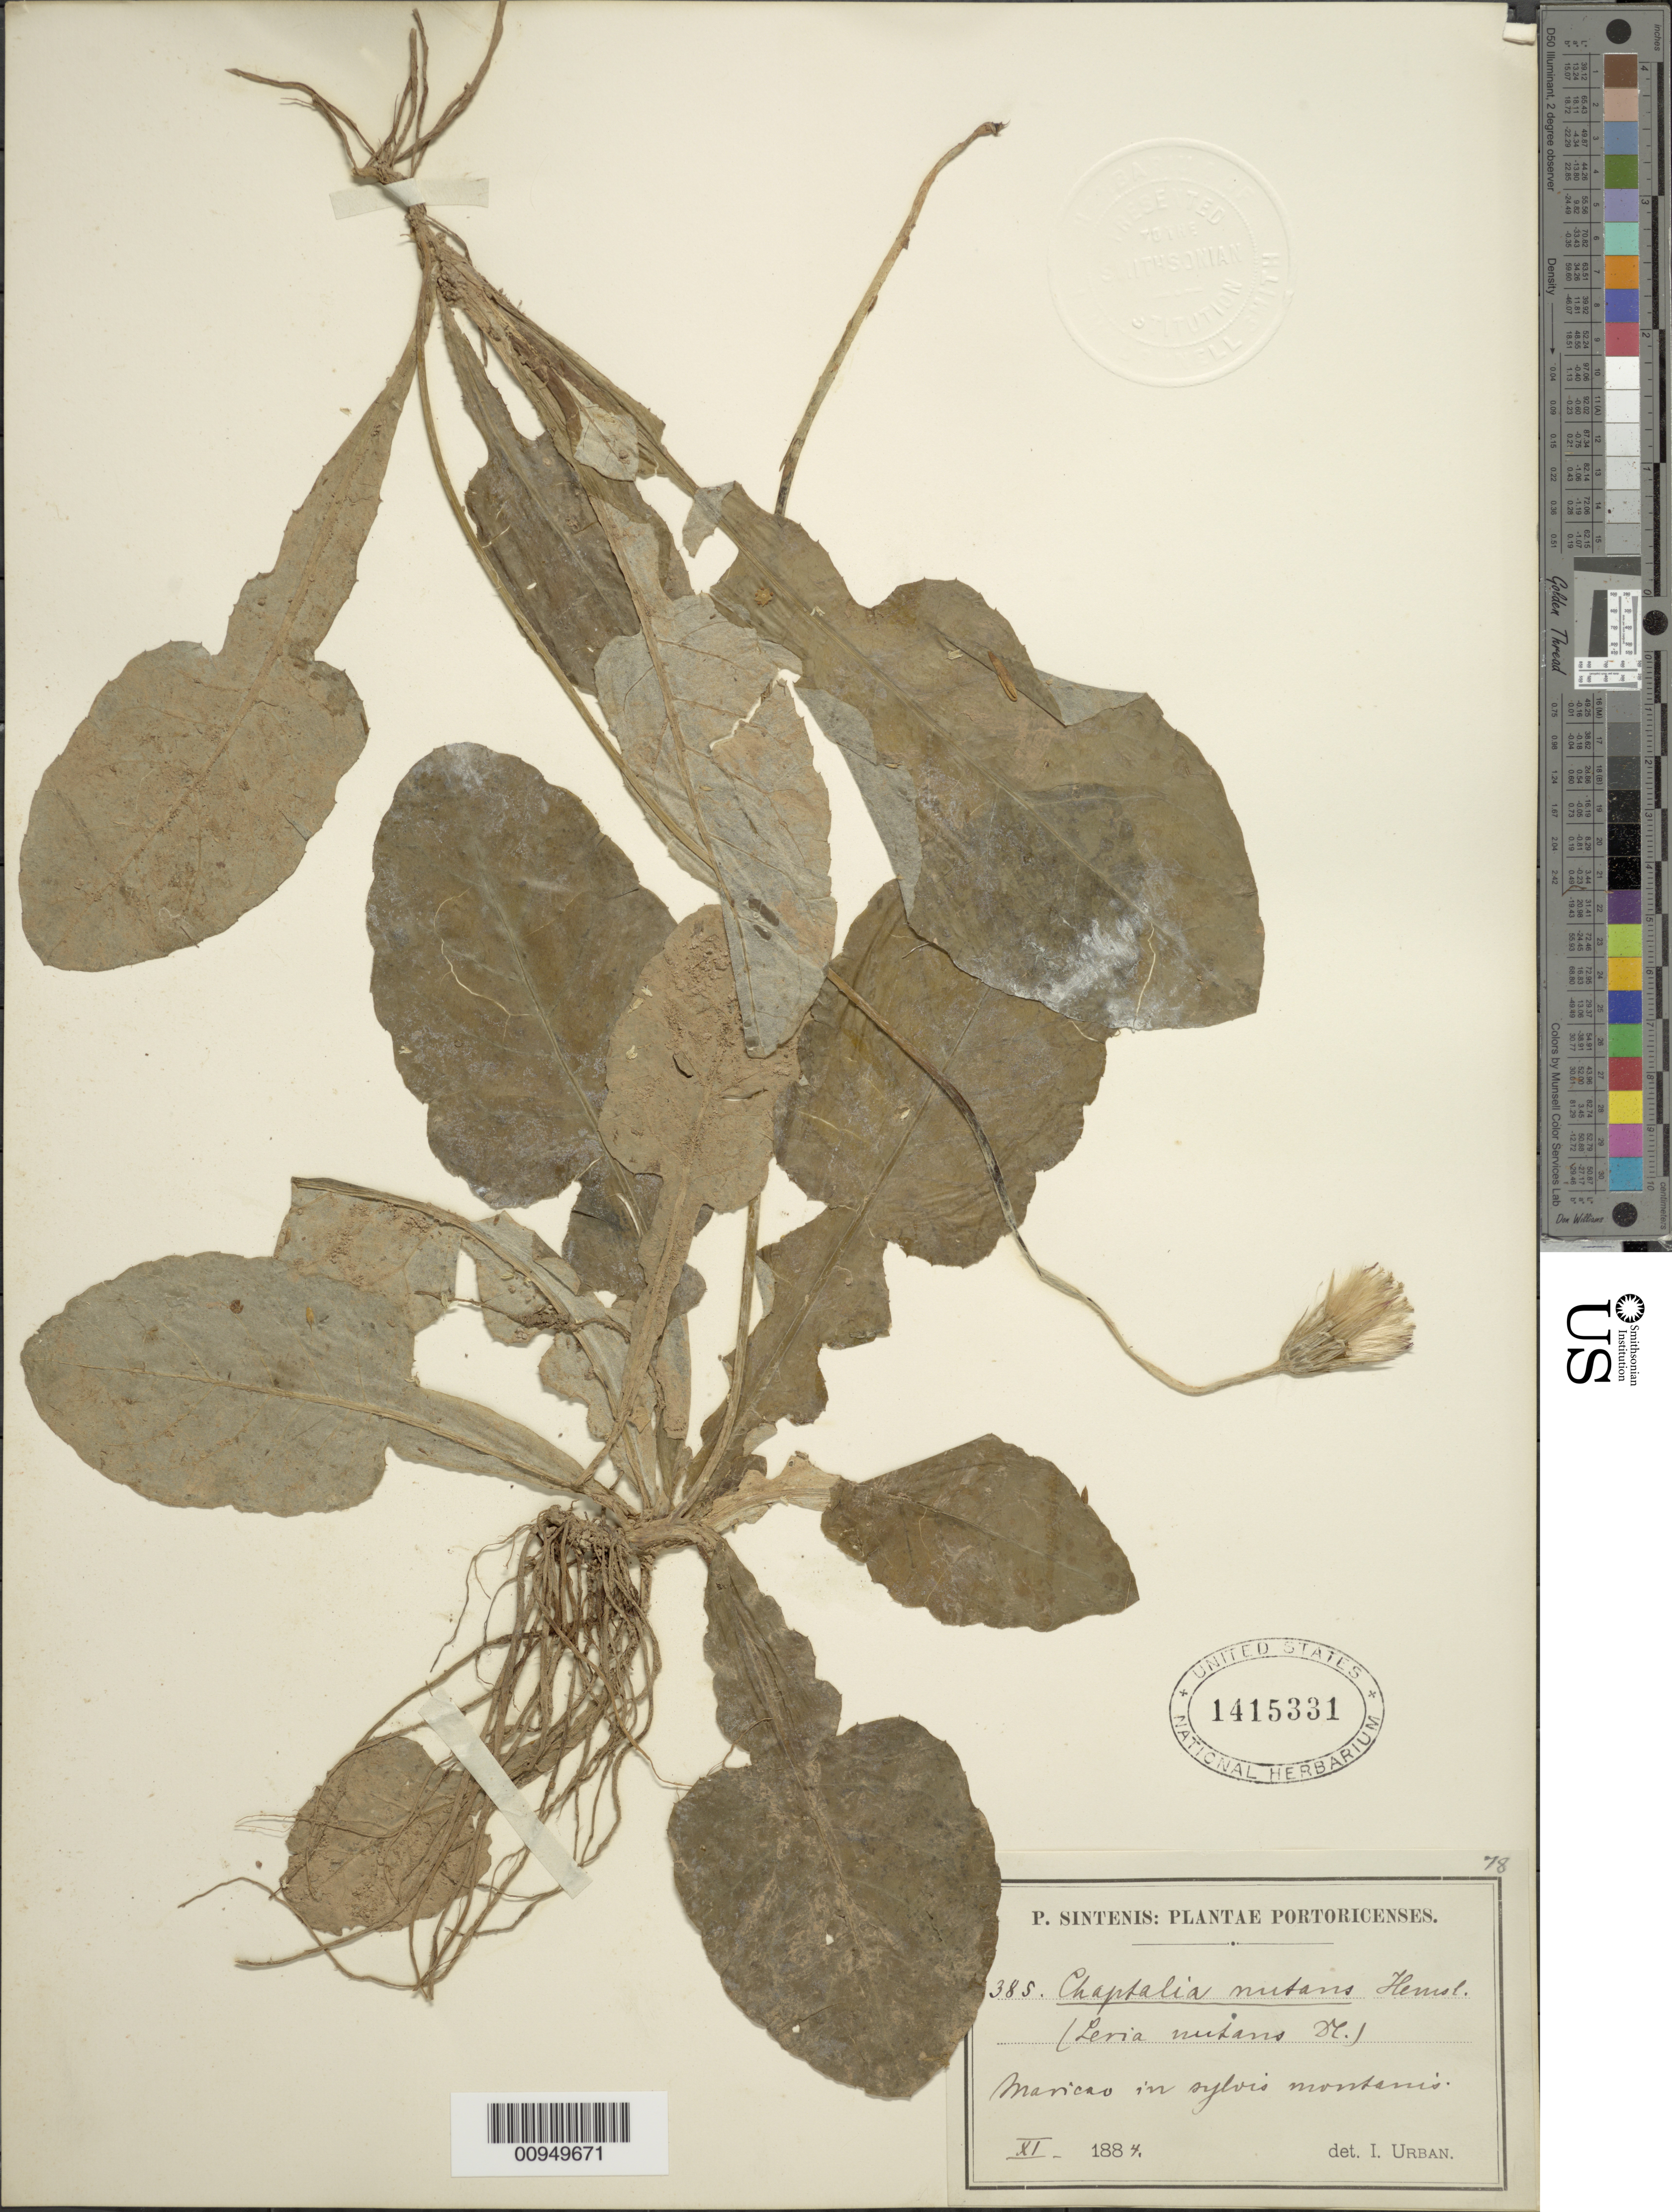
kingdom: Plantae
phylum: Tracheophyta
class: Magnoliopsida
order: Asterales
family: Asteraceae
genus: Chaptalia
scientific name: Chaptalia nutans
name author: (L.) Pol.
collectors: P. Sintenis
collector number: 385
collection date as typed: Nov 1884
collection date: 1884-11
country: Puerto Rico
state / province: Maricao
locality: Maricao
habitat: In sylvis montanis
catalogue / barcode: US 1415331